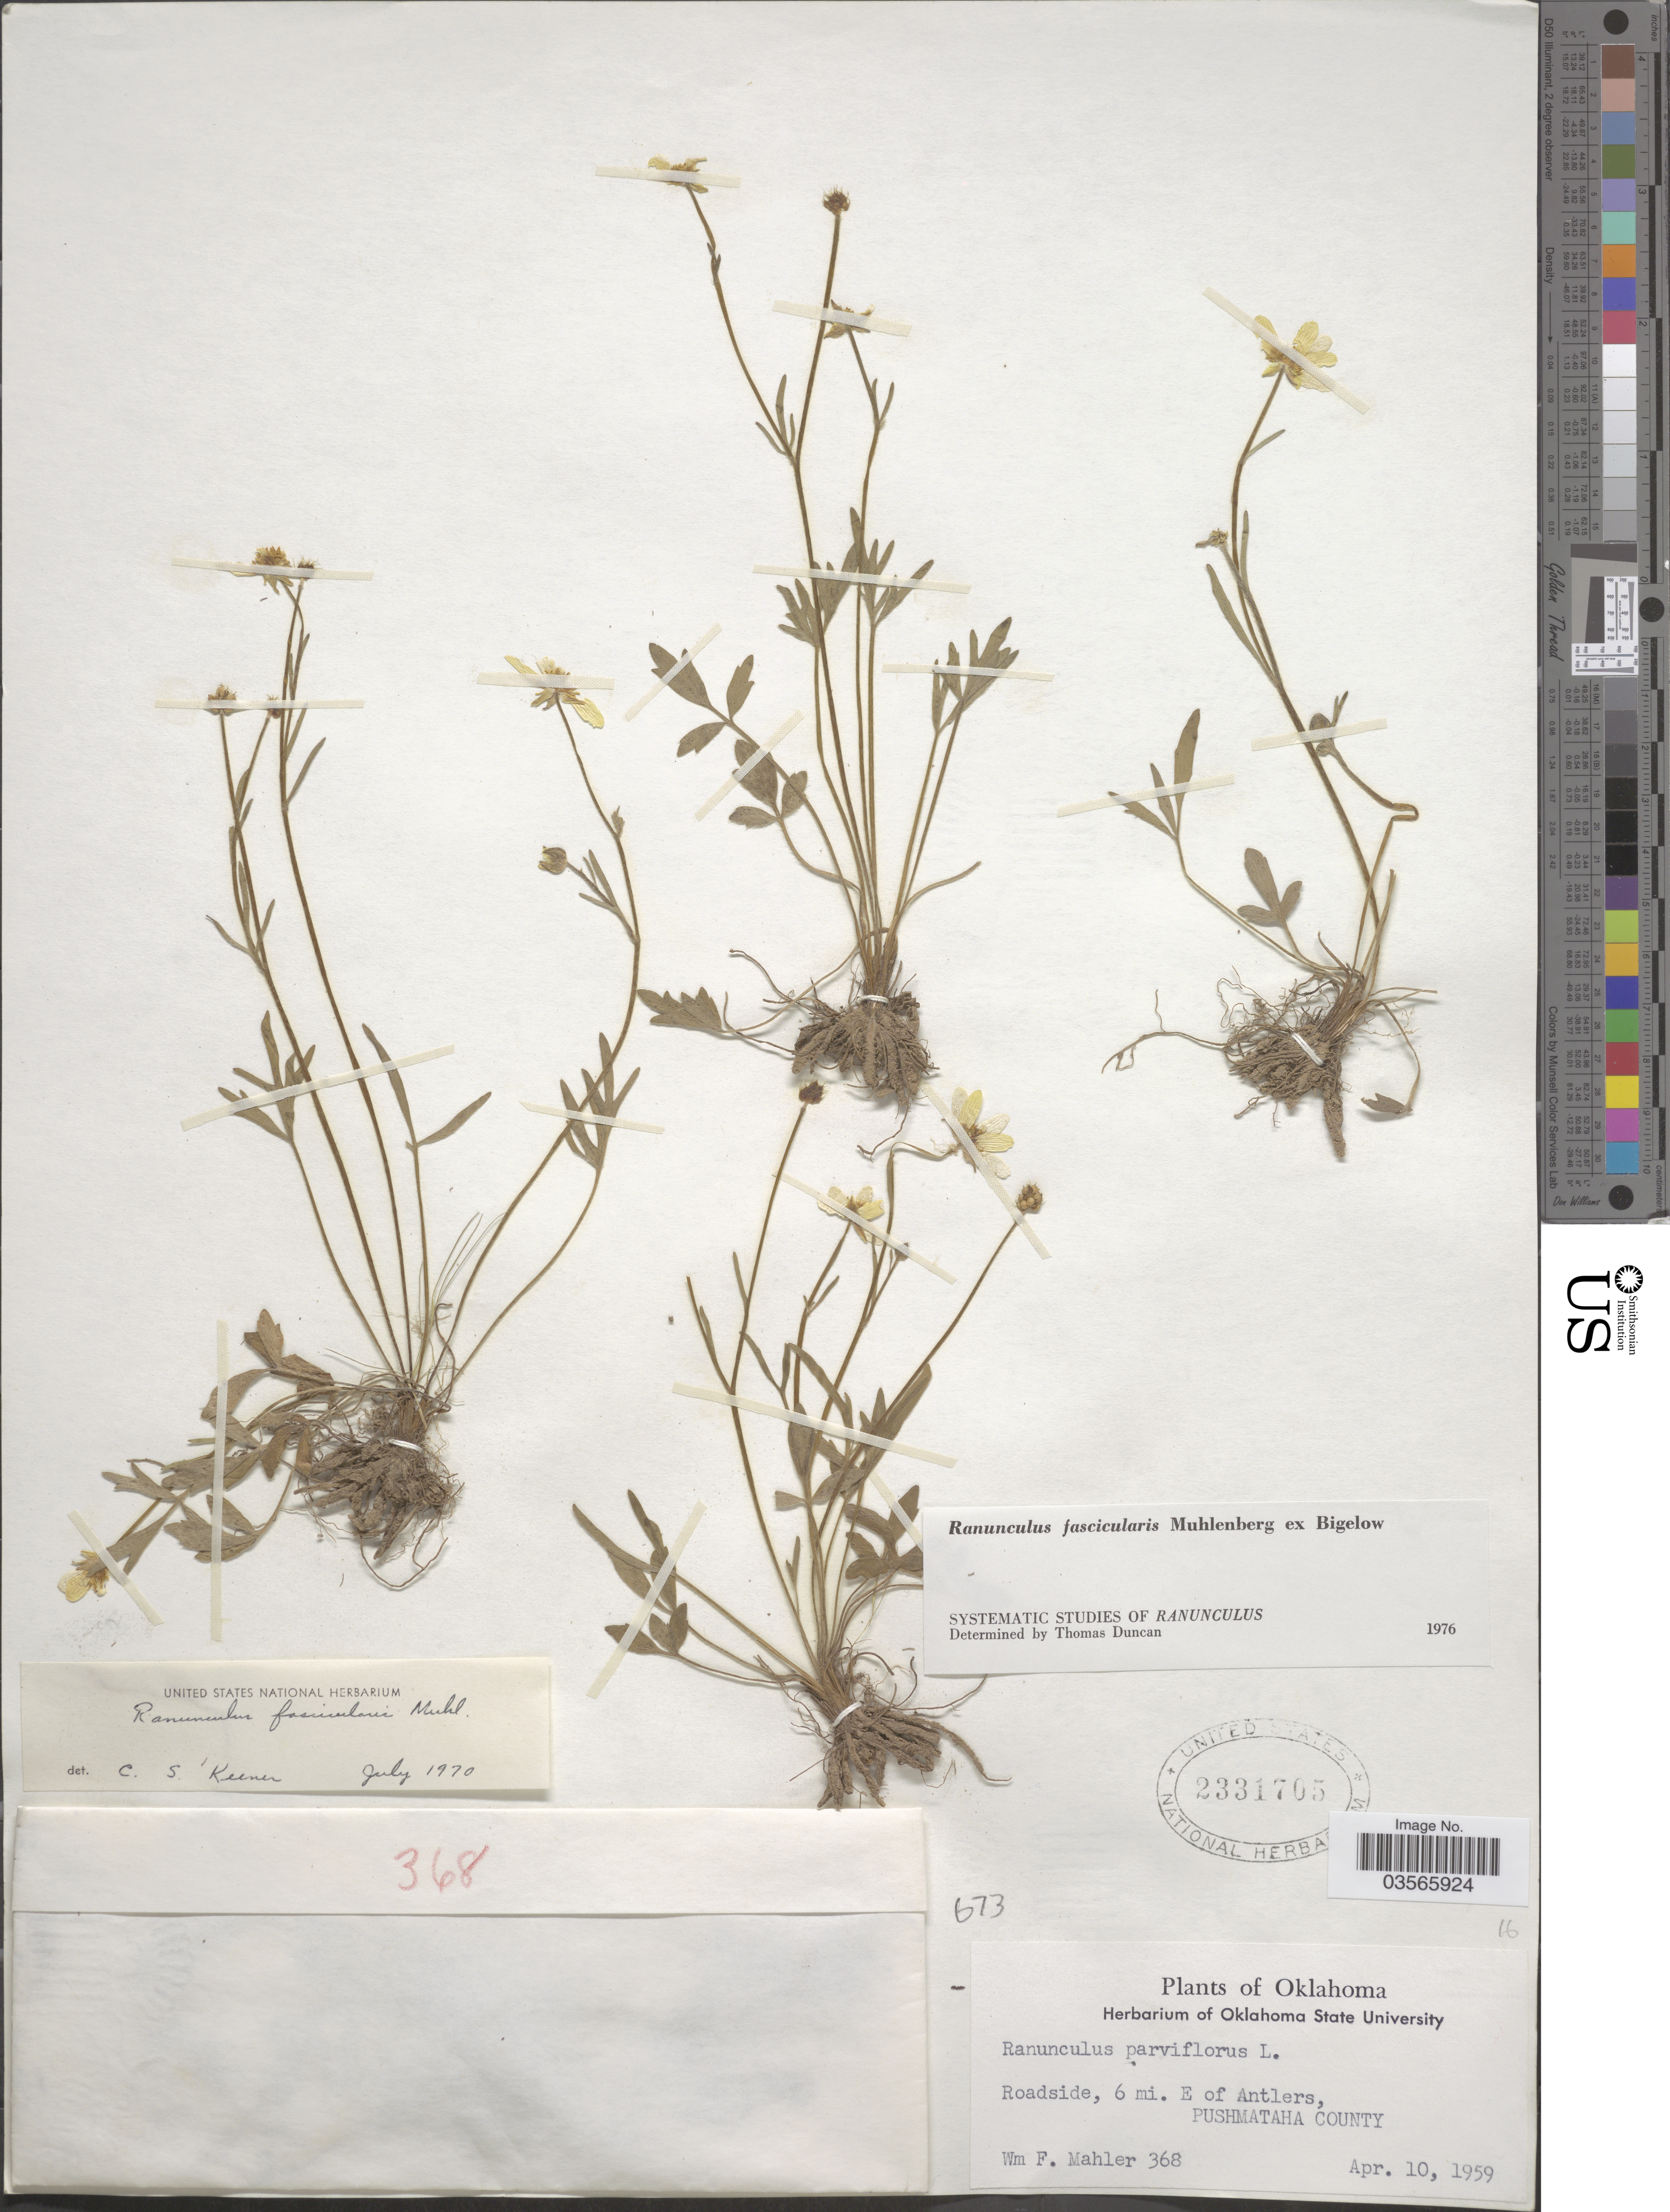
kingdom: Plantae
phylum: Tracheophyta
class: Magnoliopsida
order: Ranunculales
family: Ranunculaceae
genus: Ranunculus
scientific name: Ranunculus fascicularis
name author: Muhl. ex Bigelow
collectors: W. F. Mahler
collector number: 368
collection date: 1959-04-10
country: United States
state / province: Oklahoma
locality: Roadside, 6 mi. E of Antlers, Pushmataha County.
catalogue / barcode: US 2331705